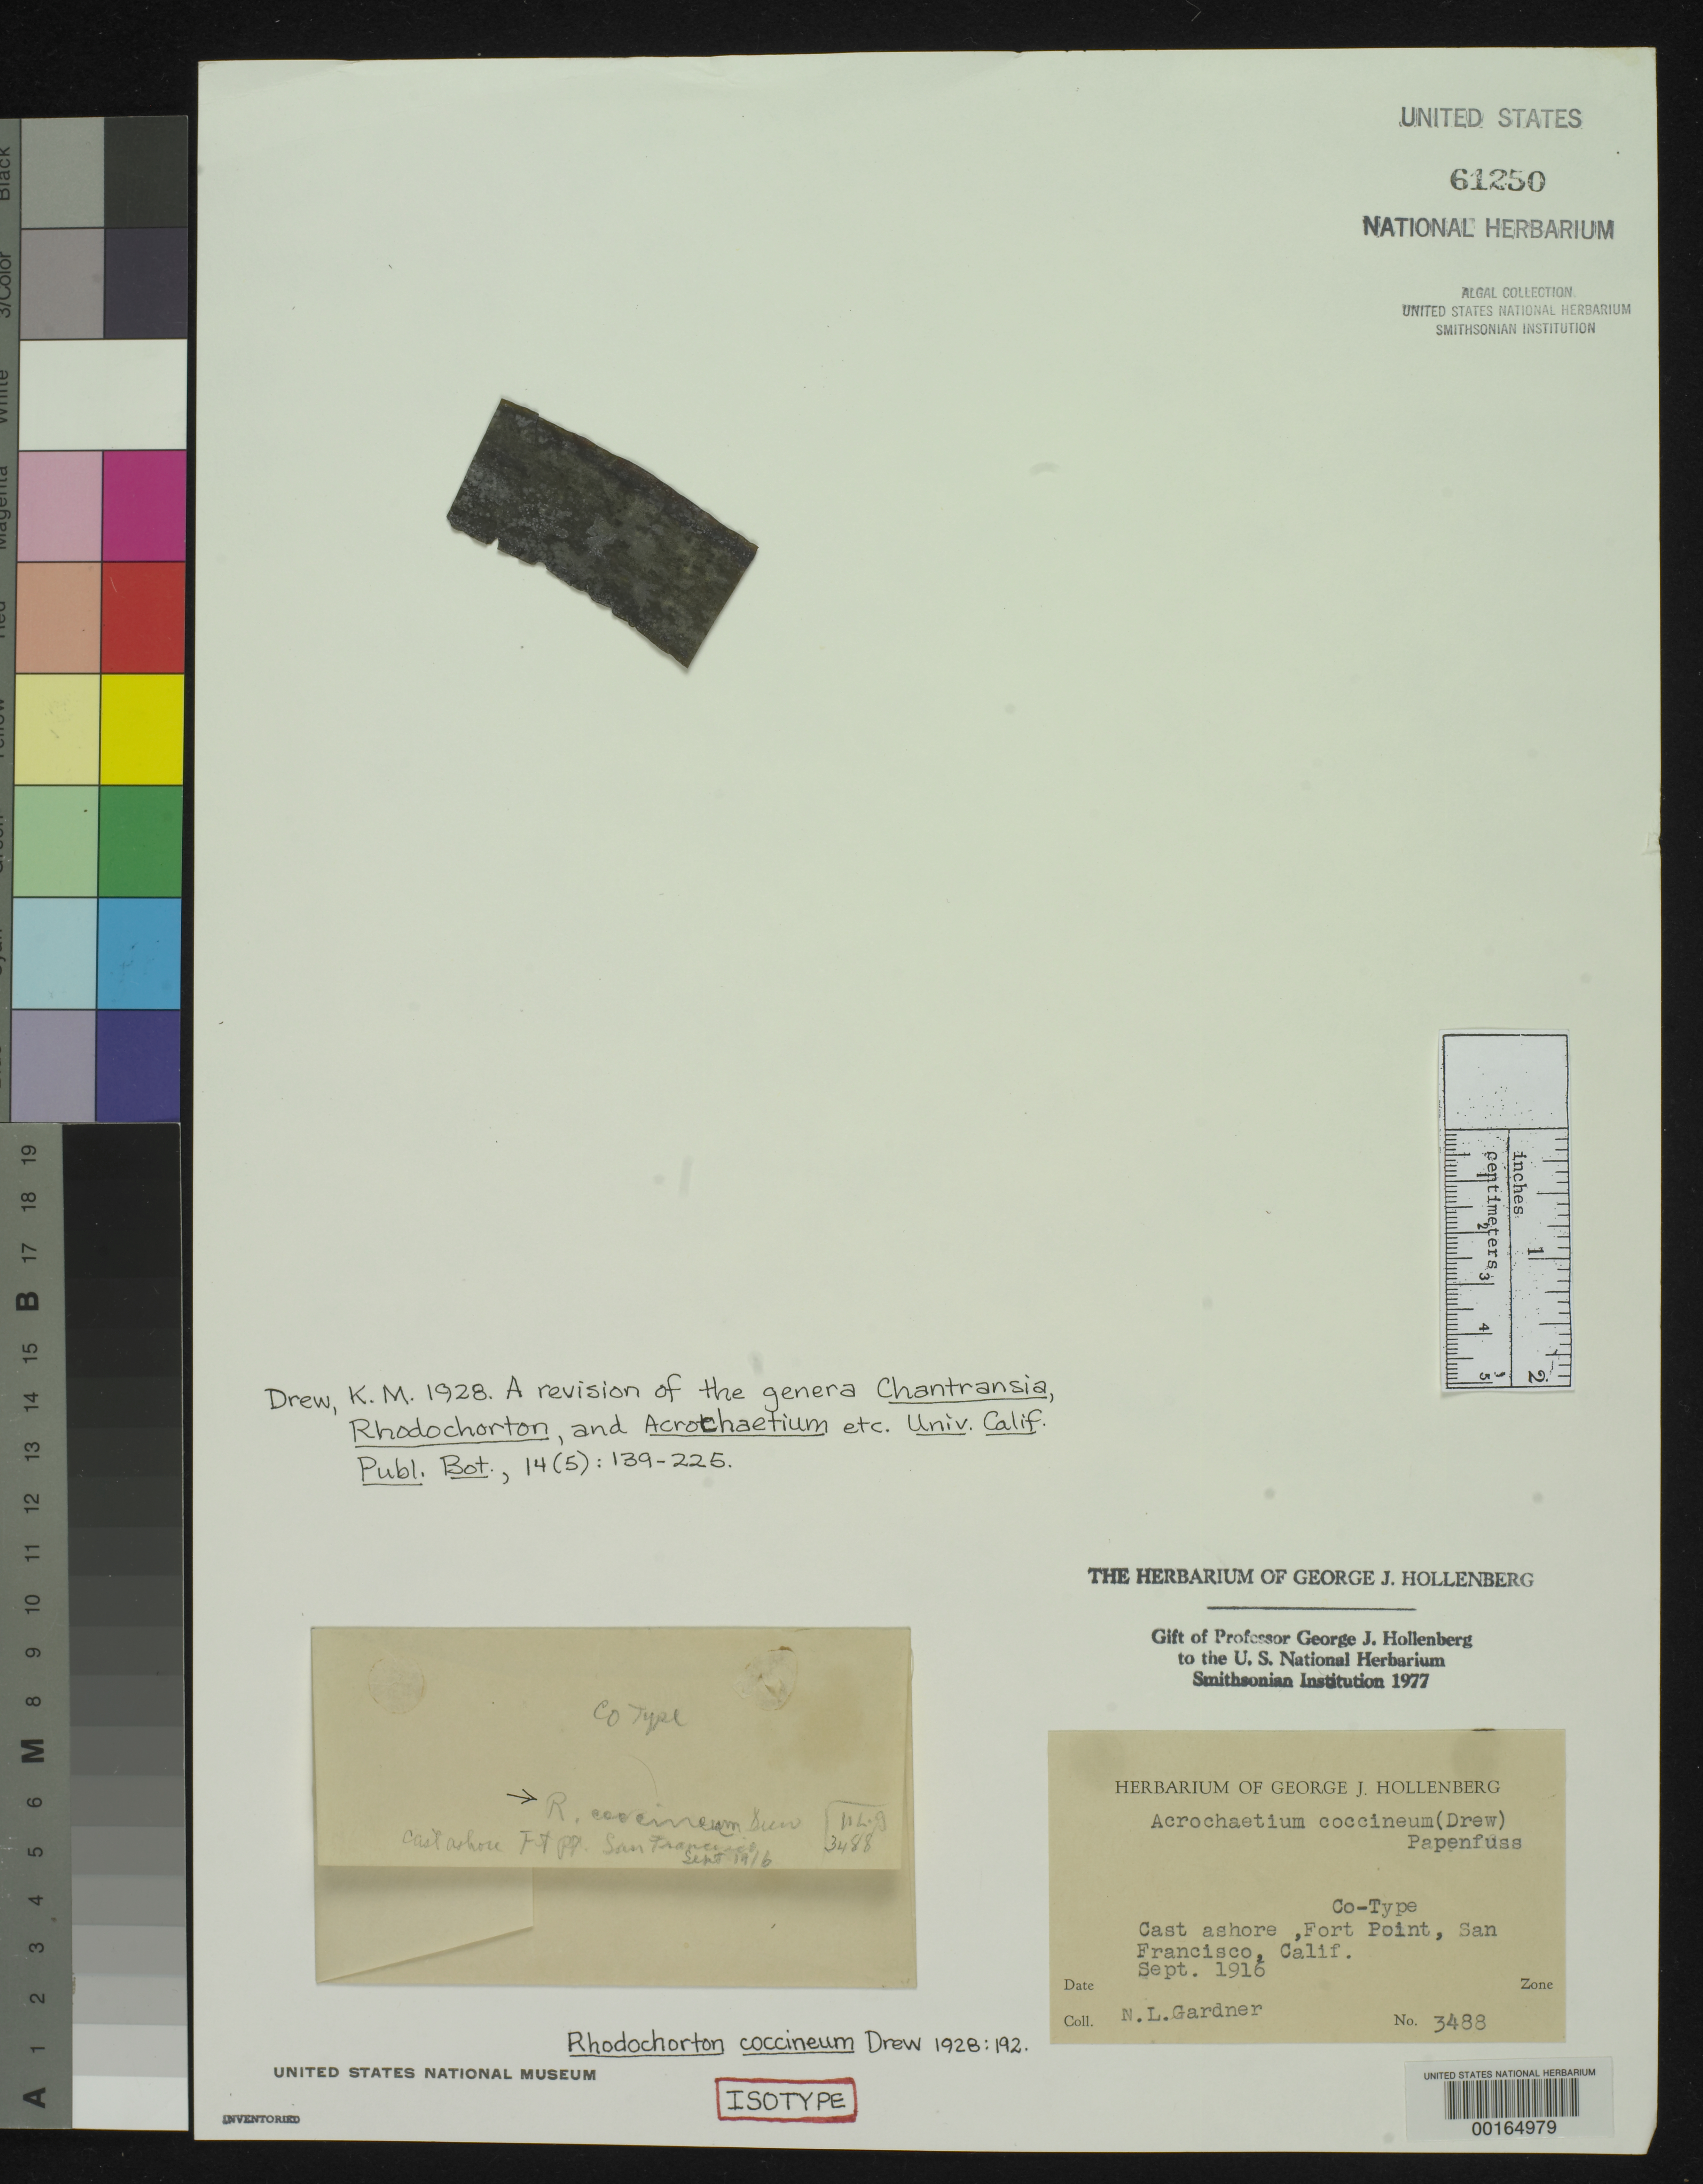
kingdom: Plantae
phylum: Rhodophyta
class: Florideophyceae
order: Acrochaetiales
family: Rhodochortonaceae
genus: Rhodochorton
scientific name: Rhodochorton coccineum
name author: K.M. Drew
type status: Isotype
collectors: N. Gardner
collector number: NLG 3488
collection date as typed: Sep 1916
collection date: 1916-09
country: United States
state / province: California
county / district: San Francisco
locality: San Francisco, Fort Point.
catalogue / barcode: US 61250